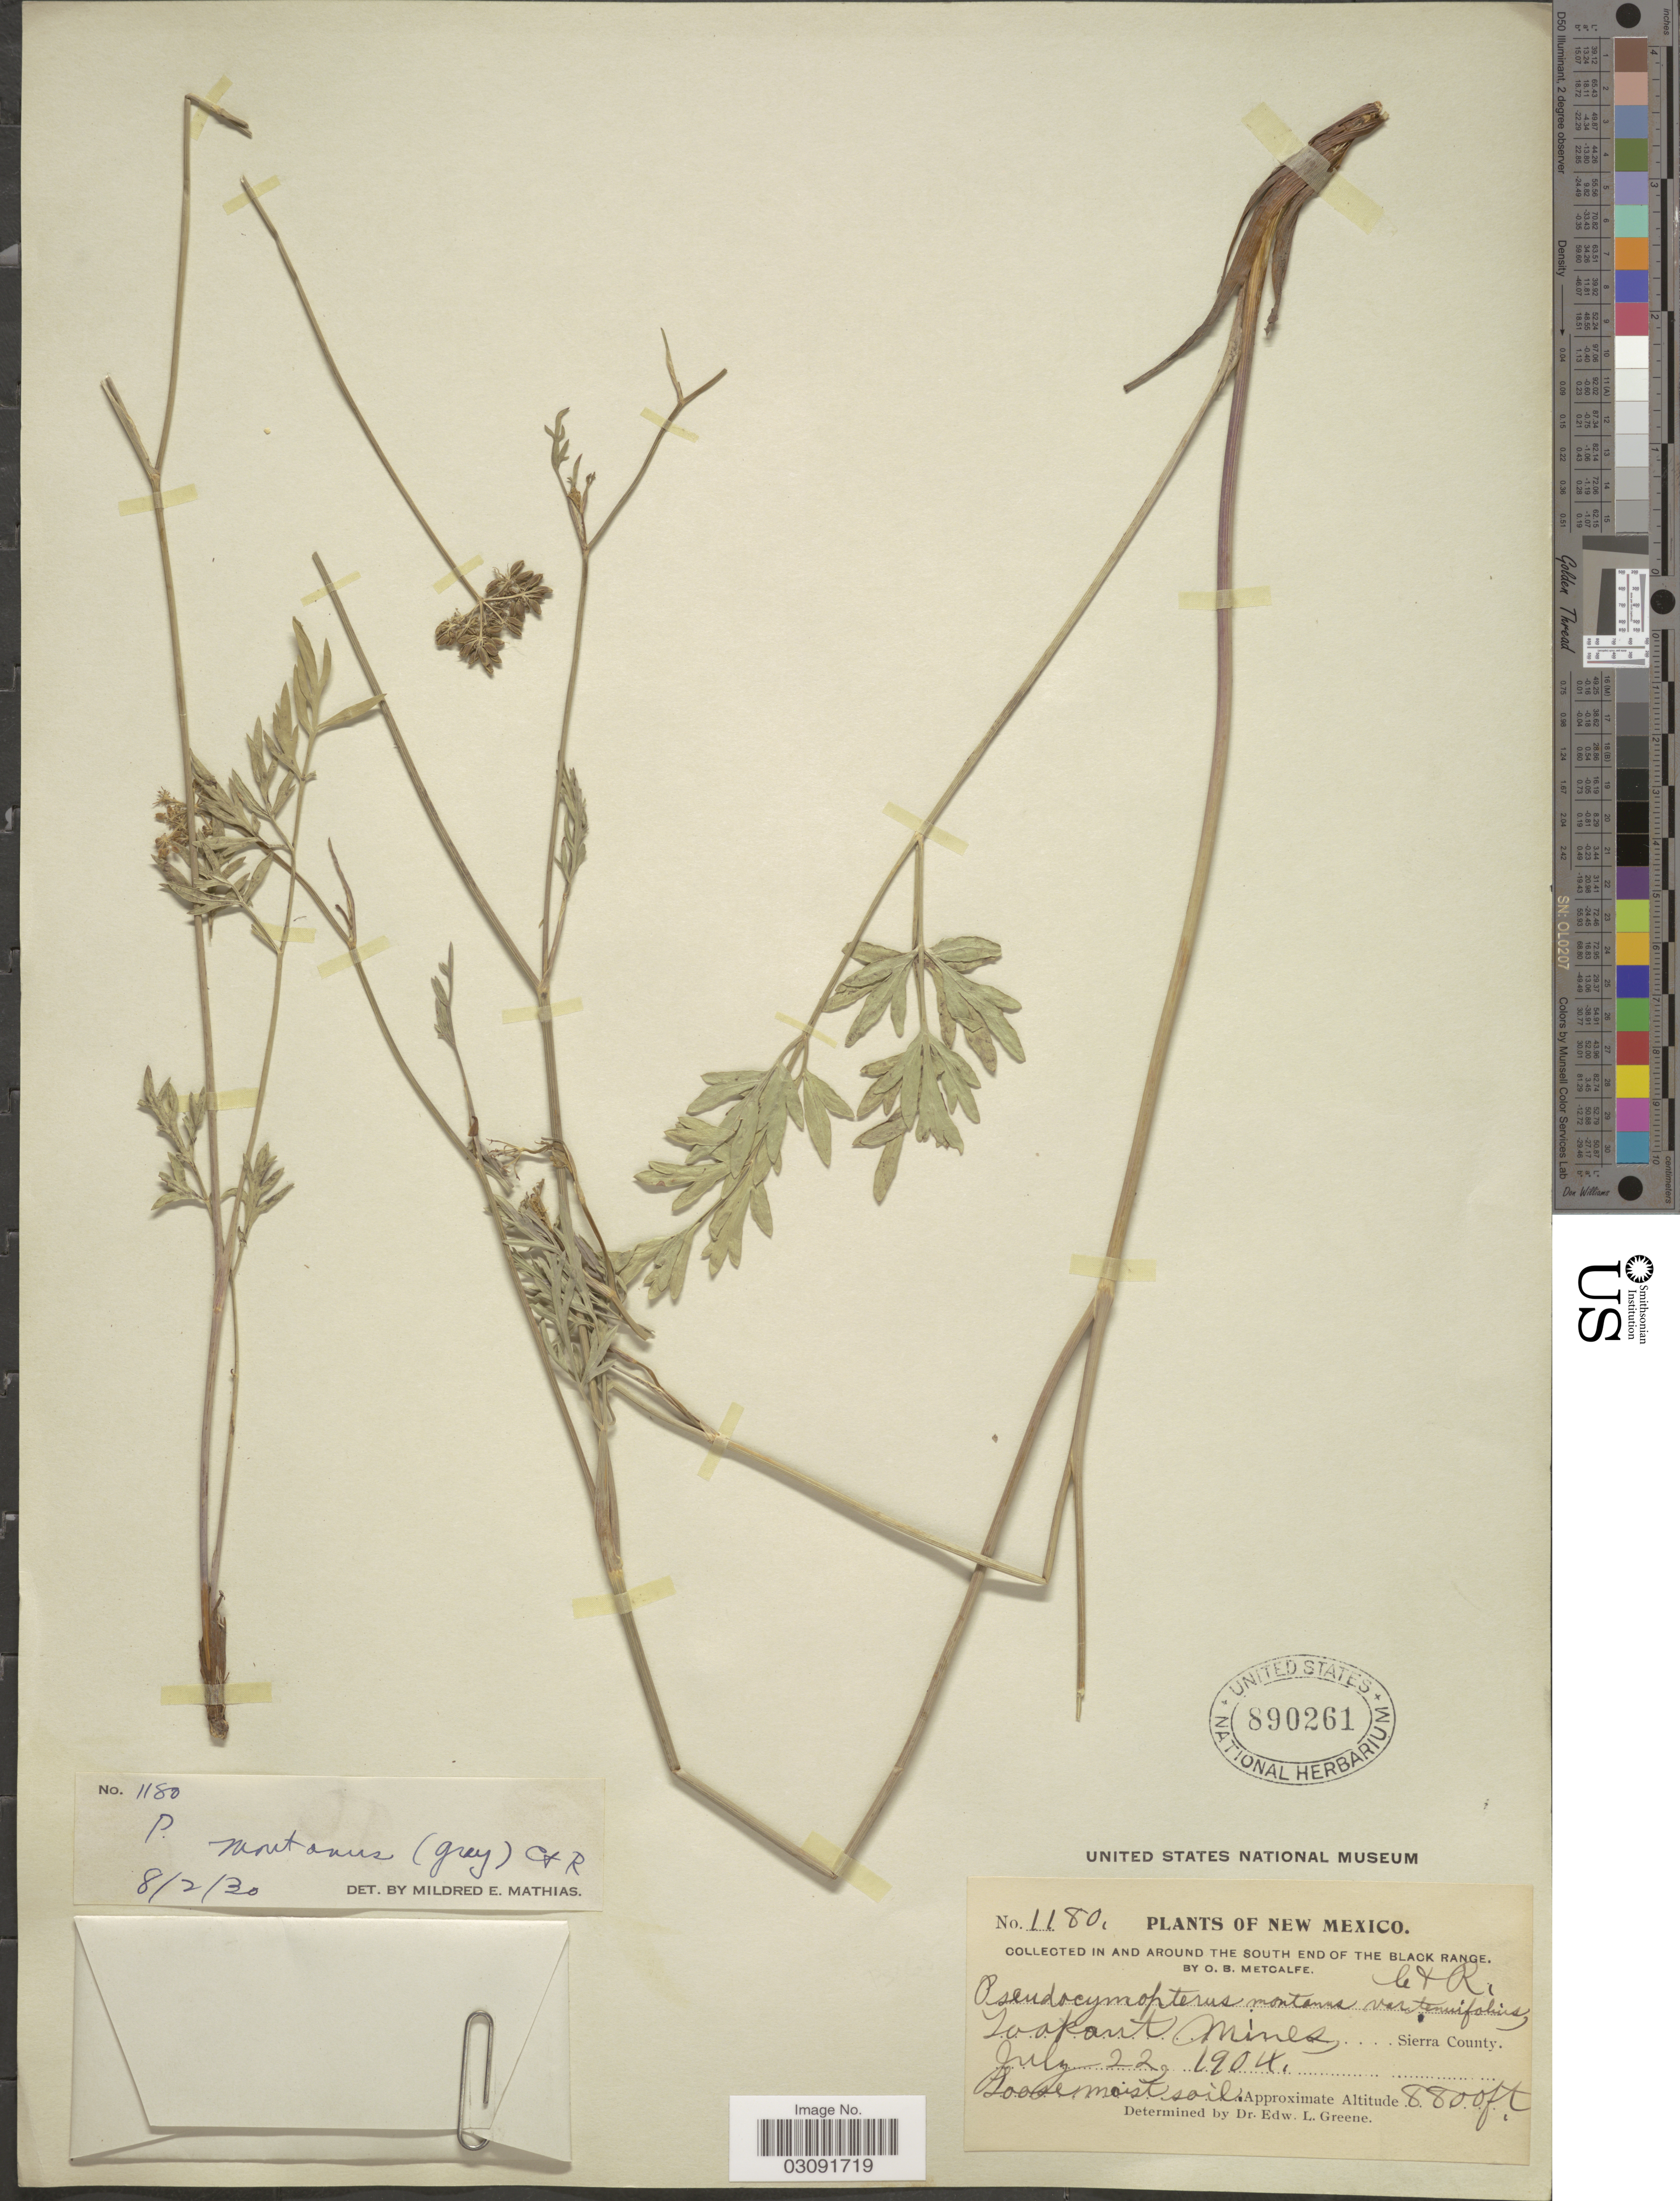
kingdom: Plantae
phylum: Tracheophyta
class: Magnoliopsida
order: Apiales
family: Apiaceae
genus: Pseudocymopterus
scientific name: Pseudocymopterus montanus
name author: (A. Gray) J.M. Coult. & Rose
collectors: O. B. Metcalfe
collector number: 1180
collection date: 1904-07-22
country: United States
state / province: New Mexico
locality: In and Around The South End of The Black Range, Lookout Mines, Sierra County.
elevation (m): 2682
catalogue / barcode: US 890261